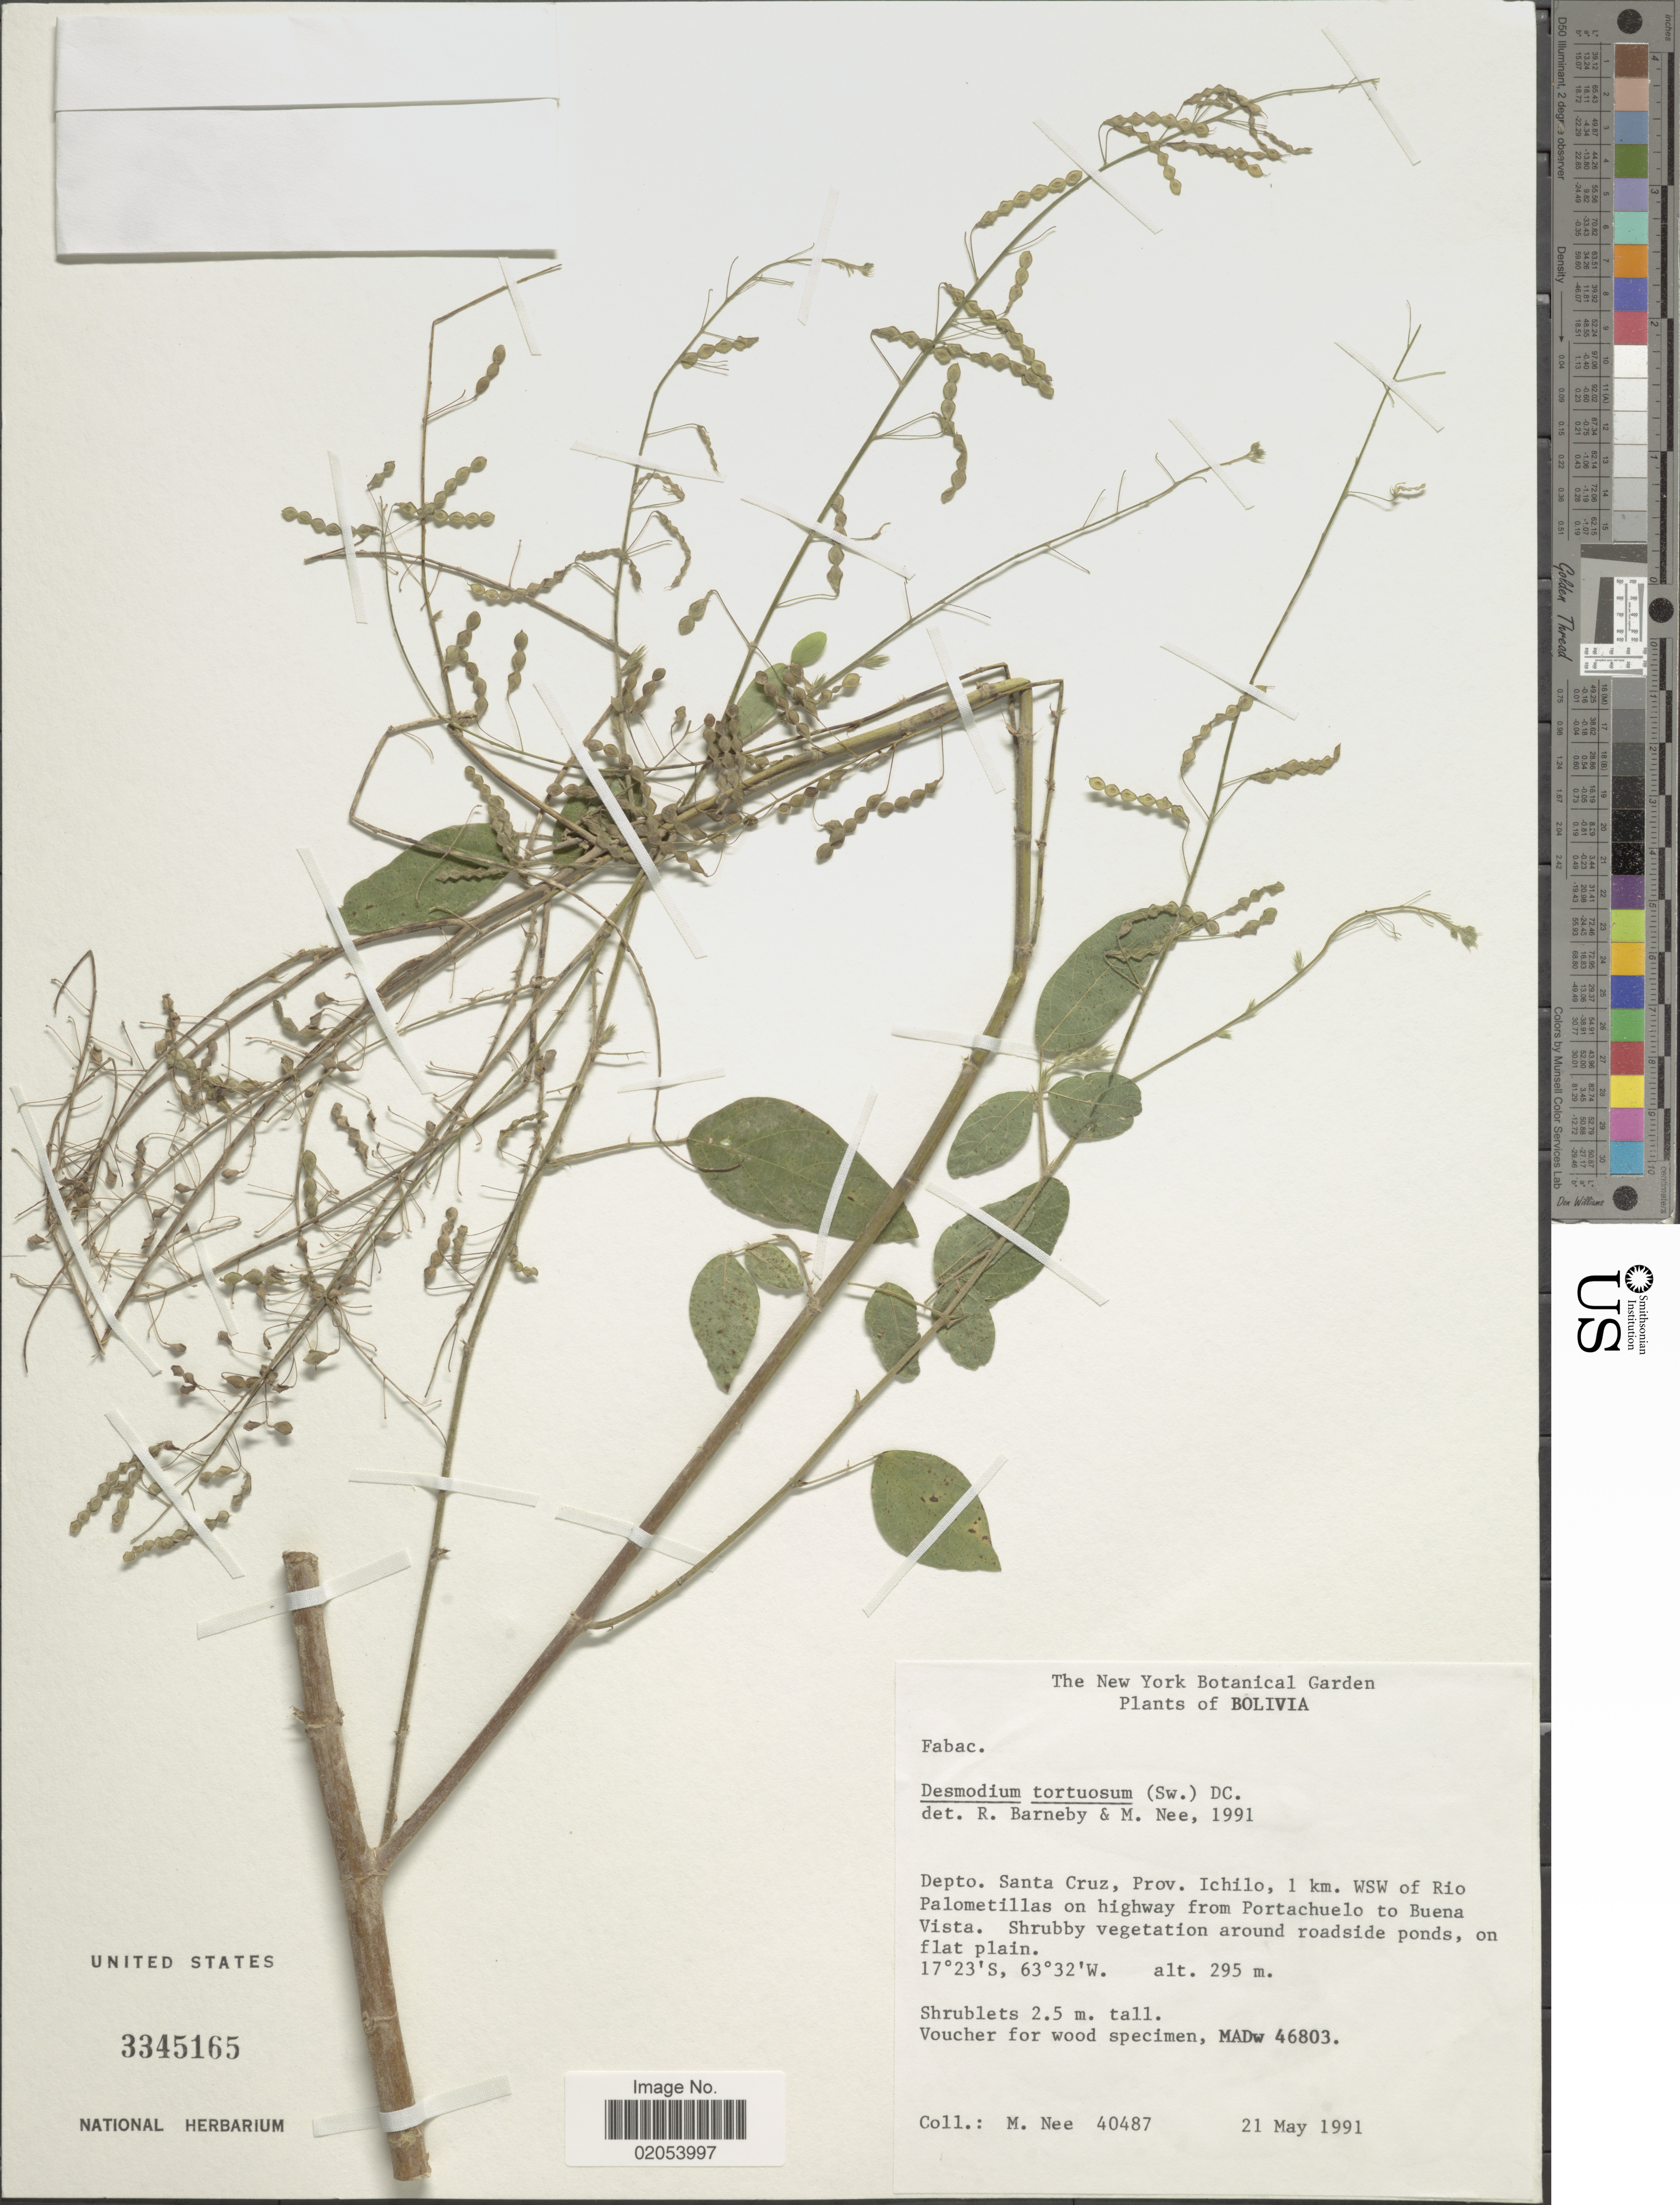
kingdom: Plantae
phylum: Tracheophyta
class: Magnoliopsida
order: Fabales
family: Fabaceae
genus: Desmodium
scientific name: Desmodium tortuosum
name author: (Sw.) DC.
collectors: M. Nee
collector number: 40487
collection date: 1991-05-21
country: Bolivia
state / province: Santa Cruz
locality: Prov. Ichilo, 1 km. WSW of Rio Palometillas on highway from Portachuelo to Bueno Vista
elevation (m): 295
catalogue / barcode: US 3345165